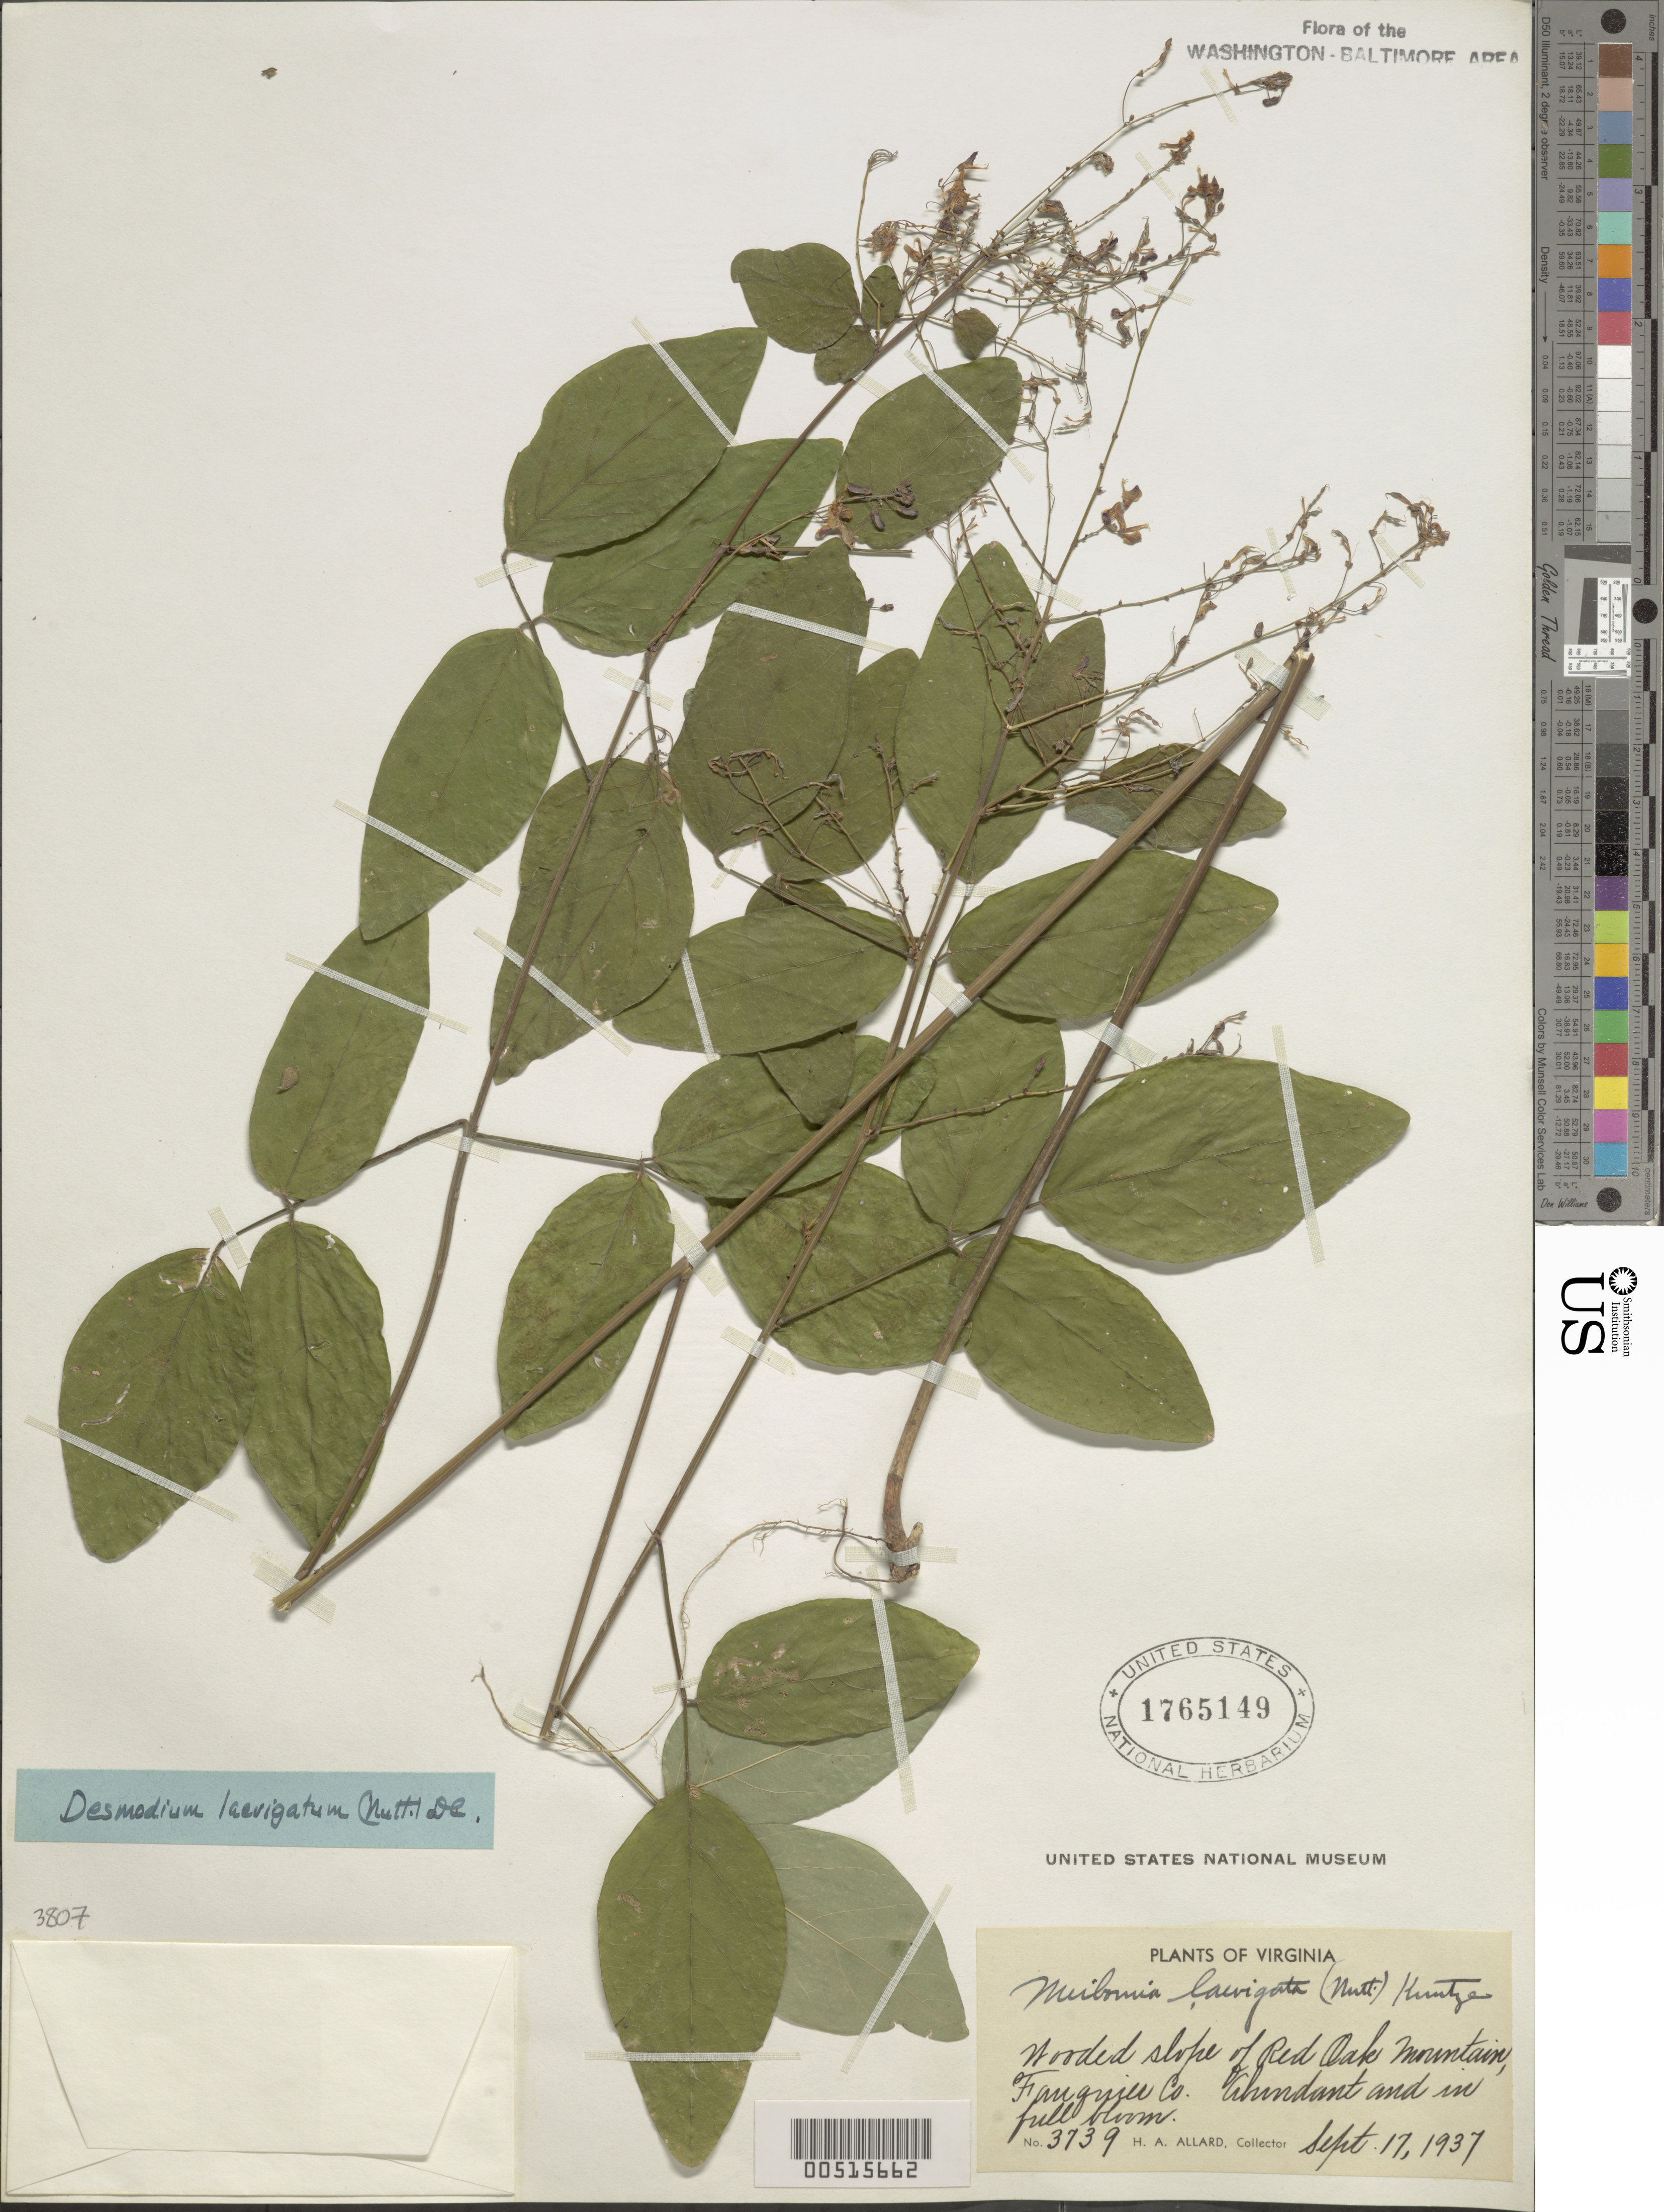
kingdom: Plantae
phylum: Tracheophyta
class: Magnoliopsida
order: Fabales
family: Fabaceae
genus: Desmodium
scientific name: Desmodium laevigatum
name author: (Nutt.) DC.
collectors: H. A. Allard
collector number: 3739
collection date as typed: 17 Sep 1937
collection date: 1937-09-17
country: United States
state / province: Virginia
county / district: Fauquier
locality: Red Oak Mountain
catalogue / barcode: US 1765149